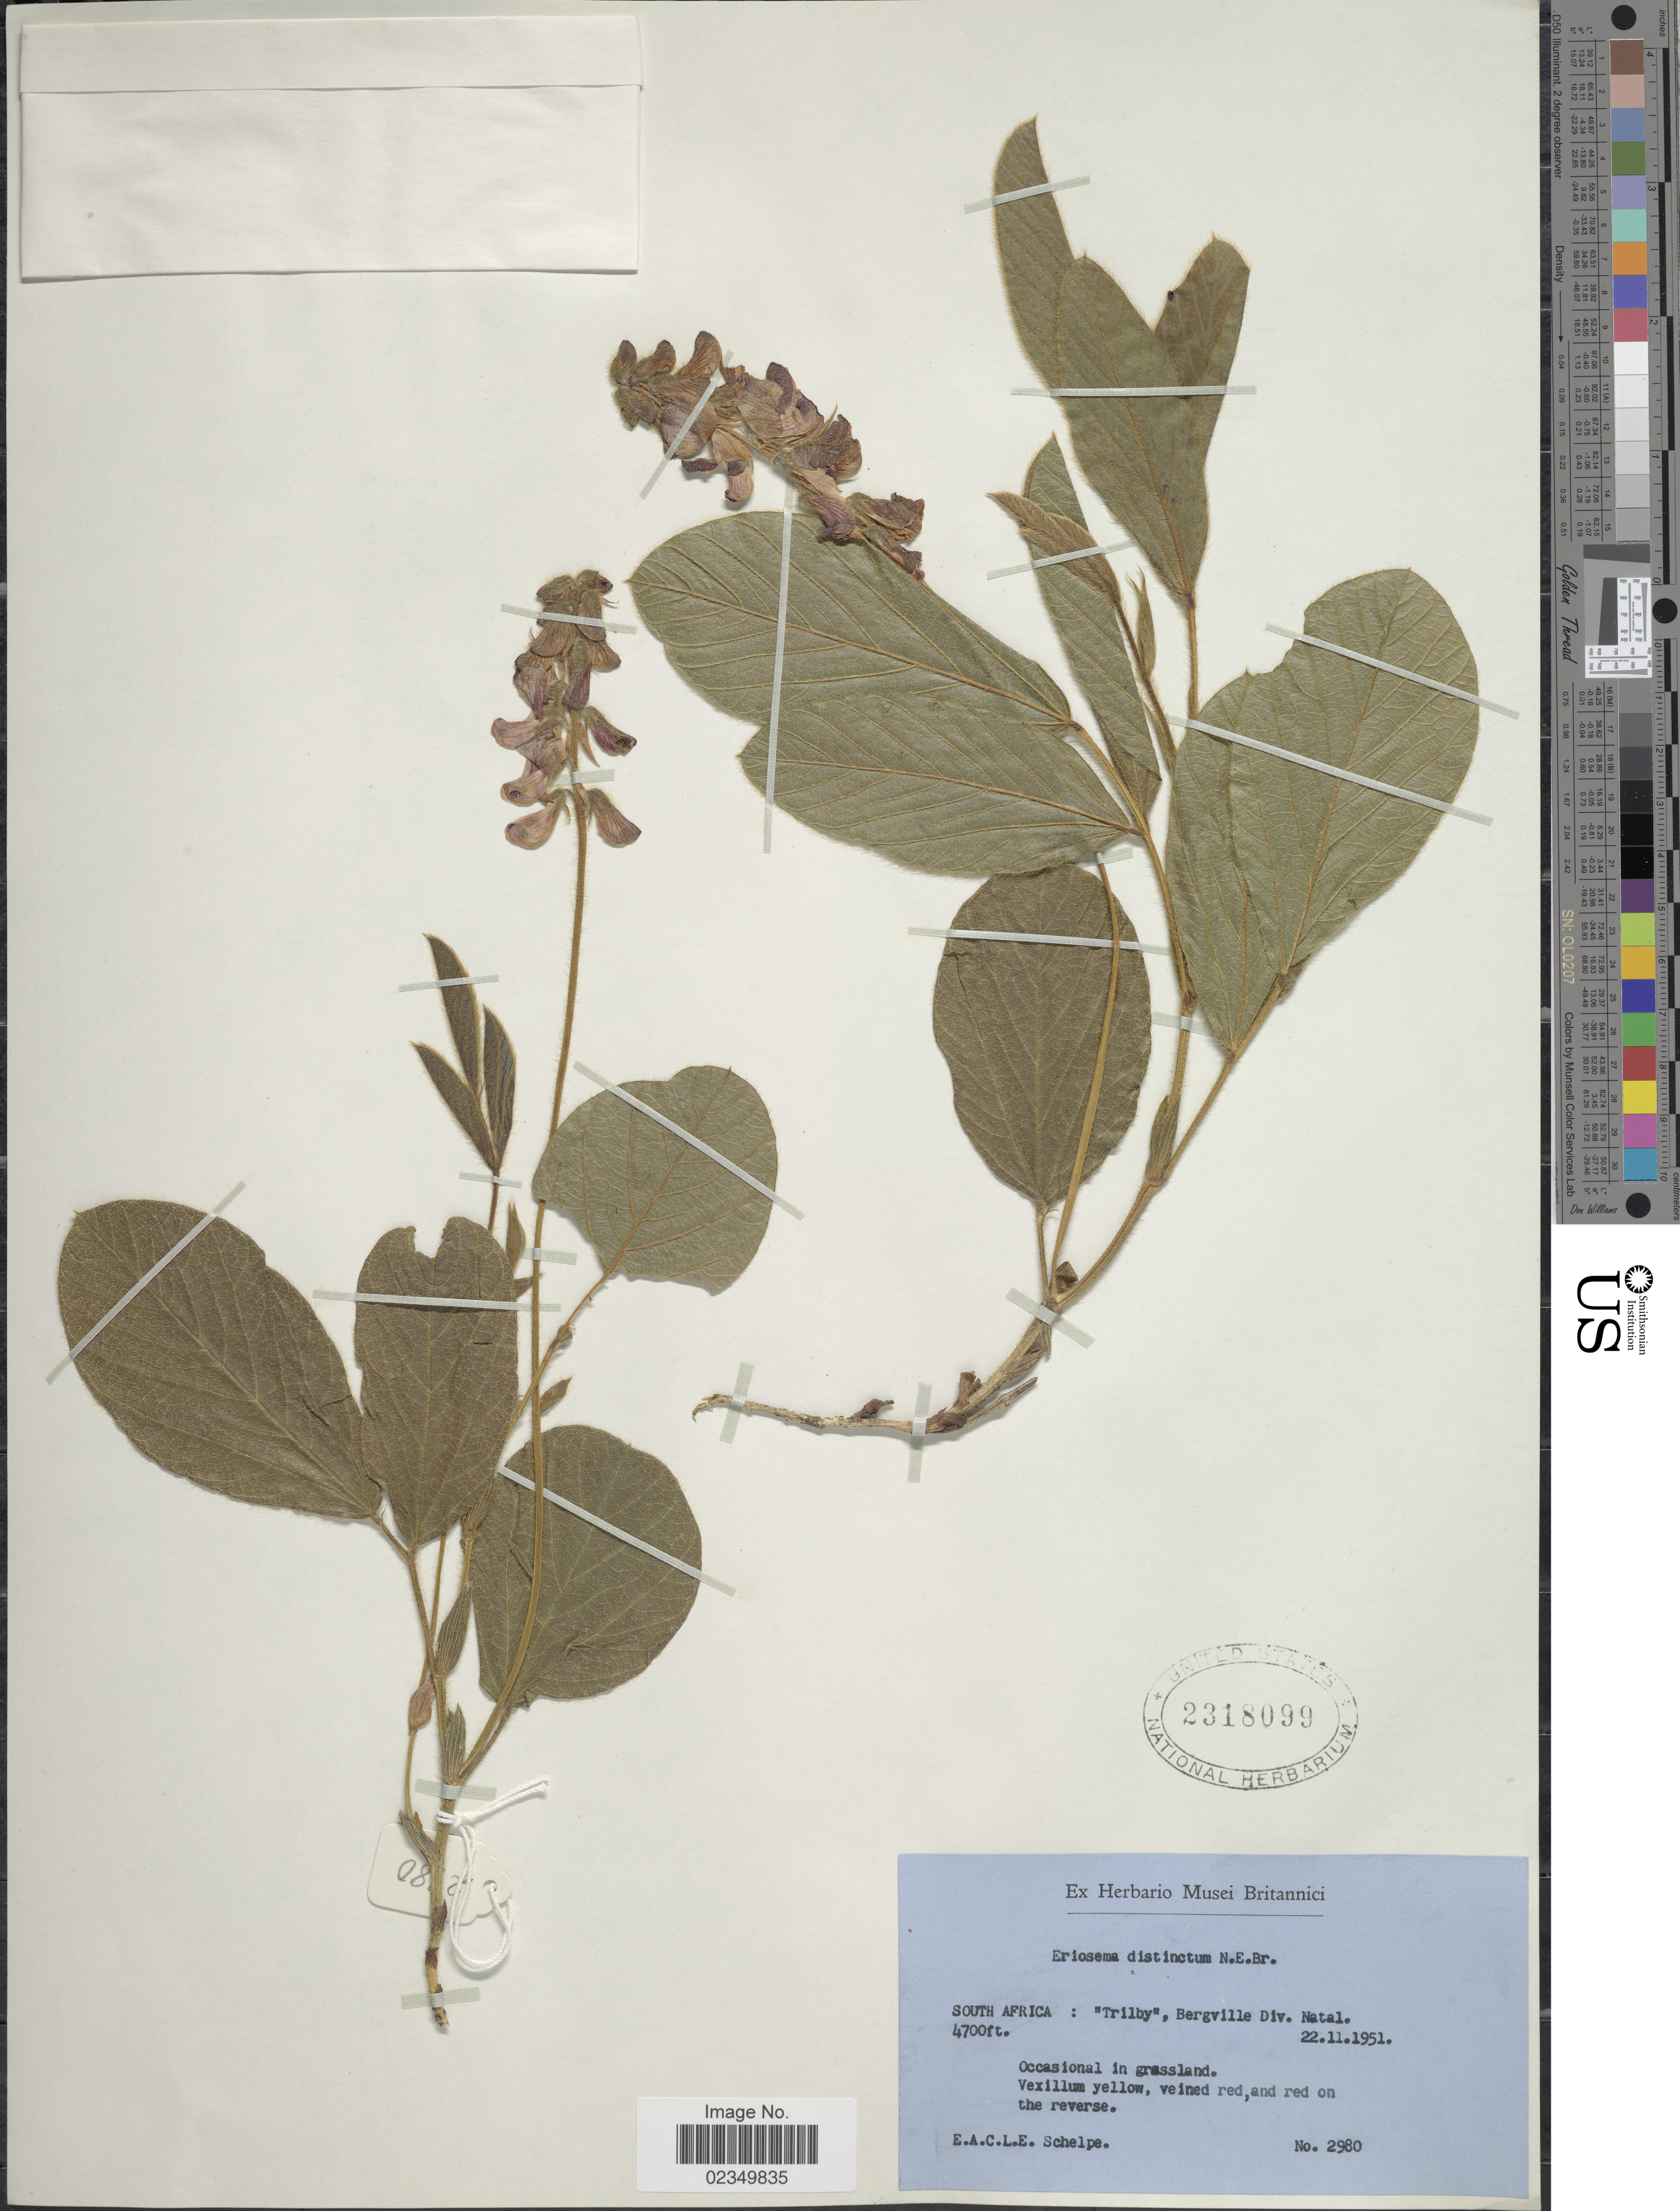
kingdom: Plantae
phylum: Tracheophyta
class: Magnoliopsida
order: Fabales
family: Fabaceae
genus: Eriosema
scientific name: Eriosema distinctum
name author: N.E. Br.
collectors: E. A. C. L. E. Schelpe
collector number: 2980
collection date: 1951-11-22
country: South Africa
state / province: KwaZulu-Natal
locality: Trilby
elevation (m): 1433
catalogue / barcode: US 2318099